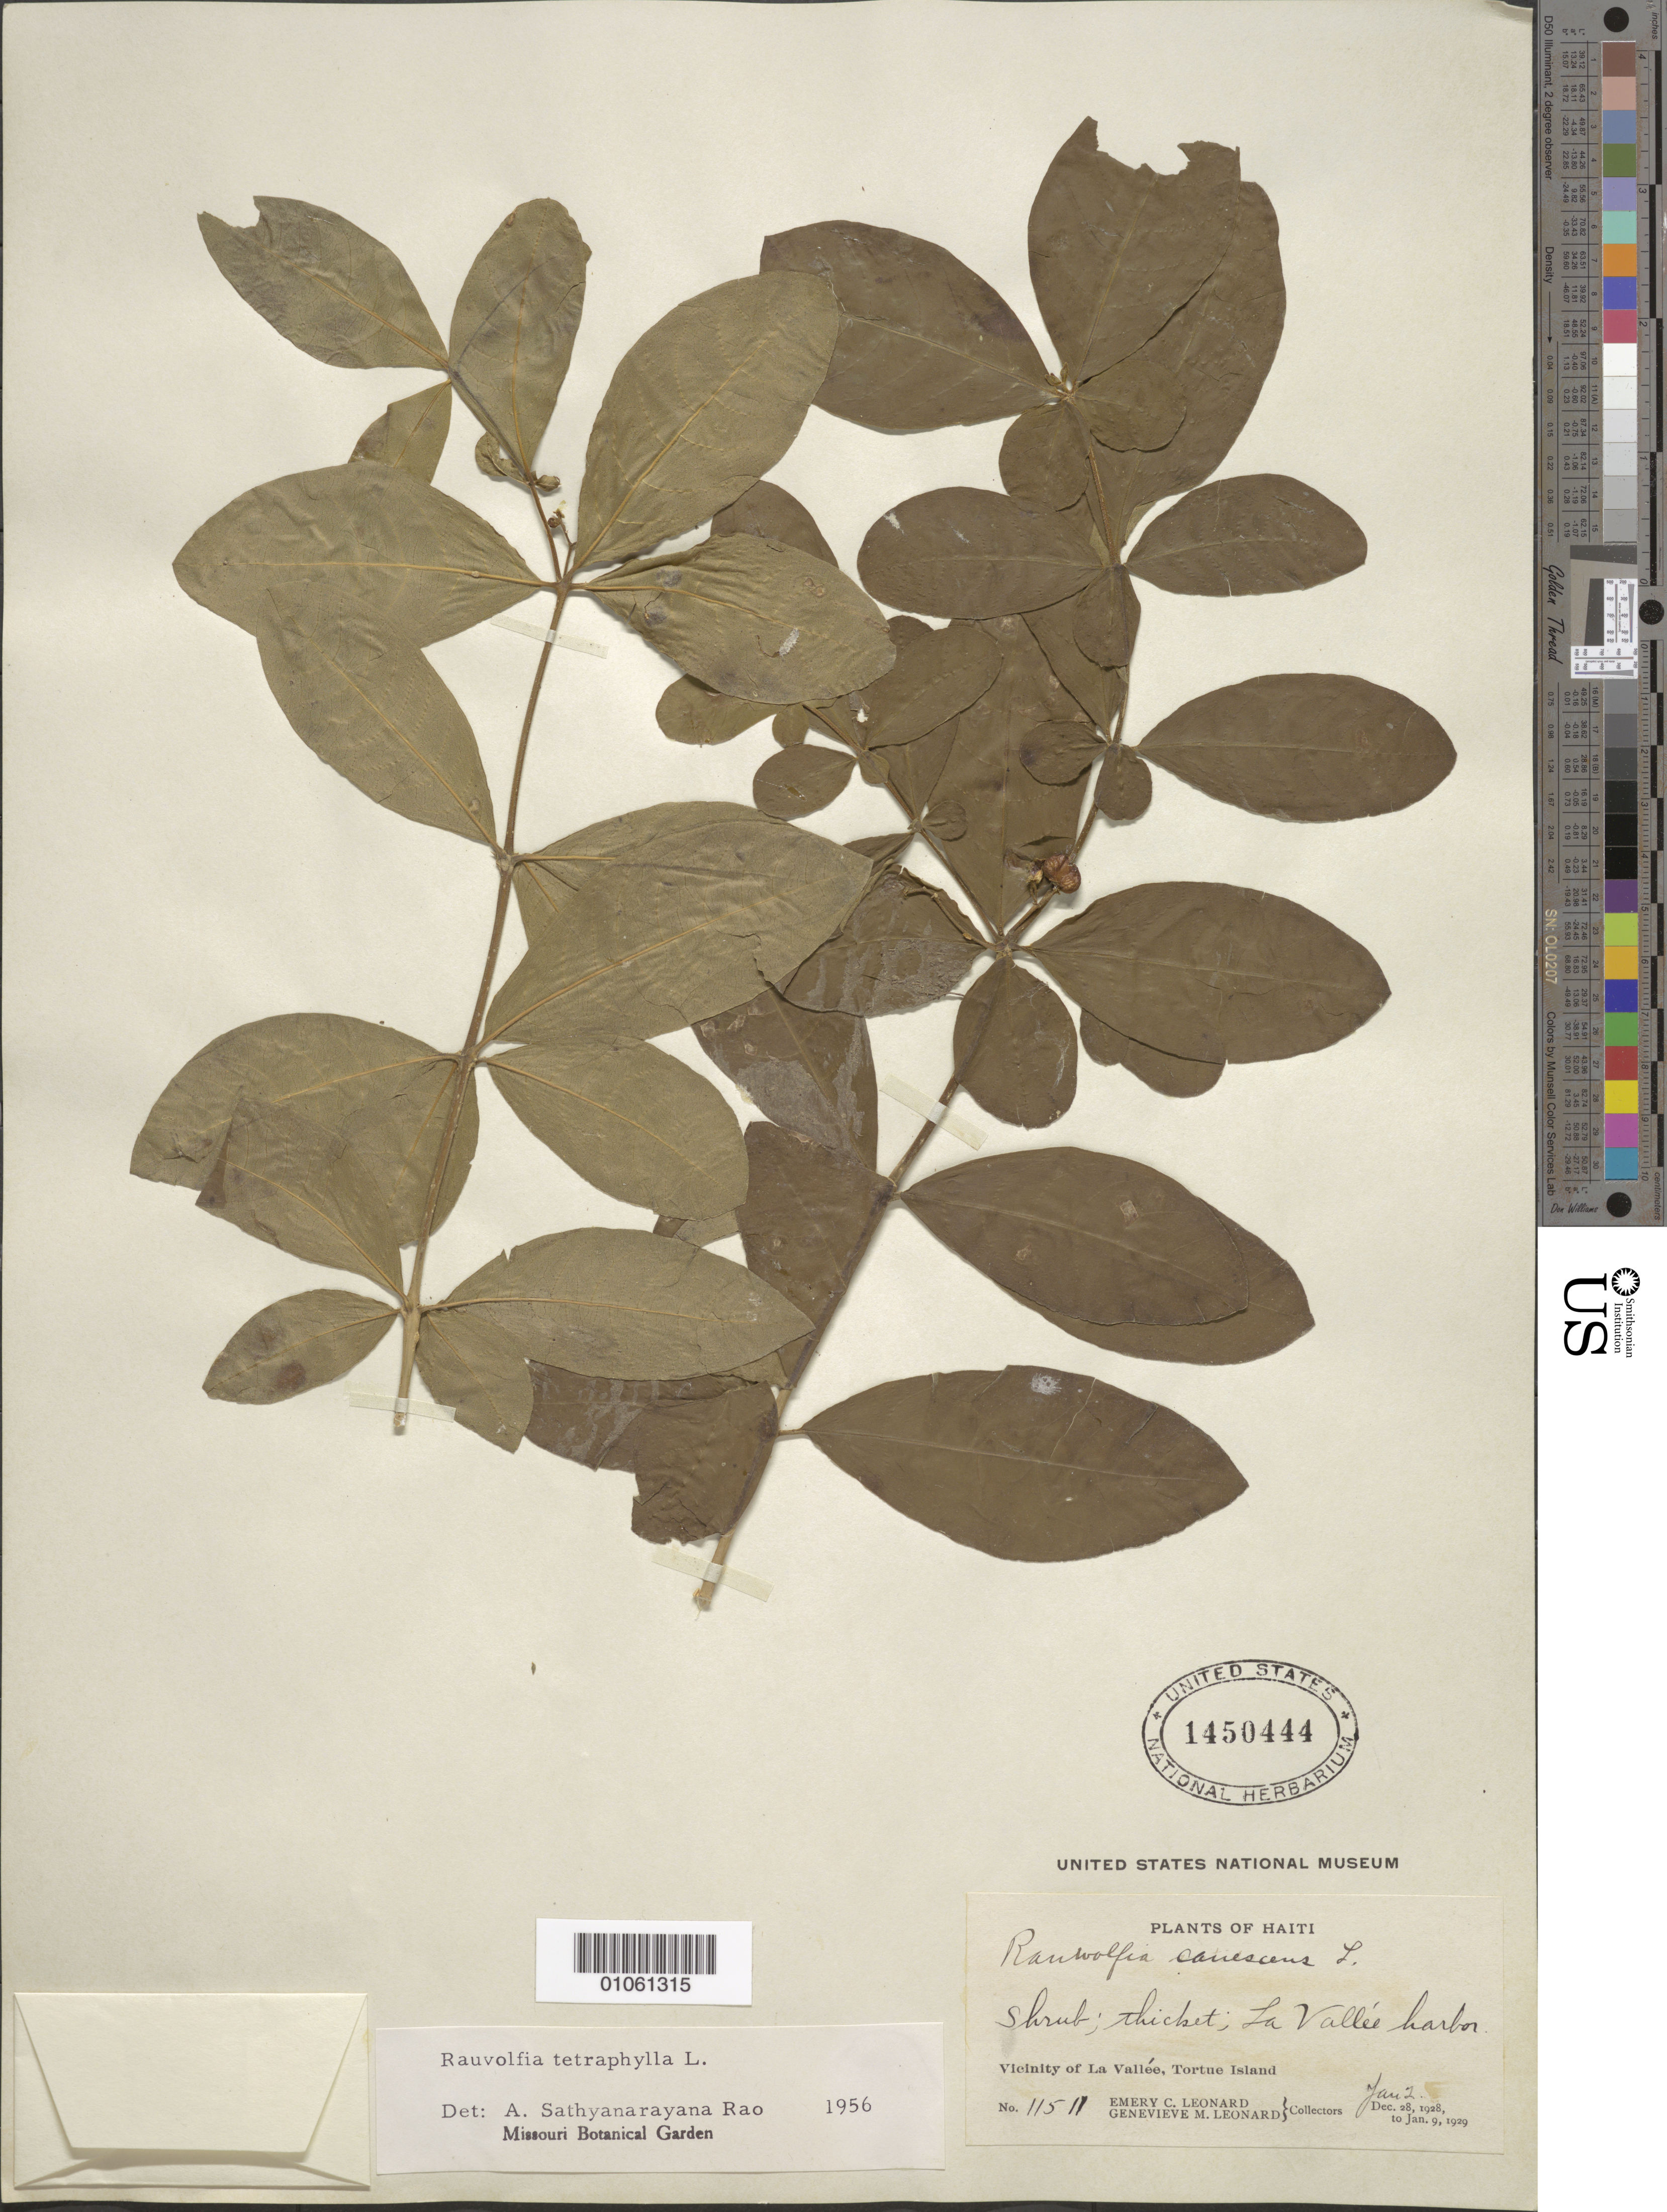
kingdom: Plantae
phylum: Tracheophyta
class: Magnoliopsida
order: Gentianales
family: Apocynaceae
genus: Rauvolfia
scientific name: Rauvolfia tetraphylla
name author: L.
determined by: Rao, A. S.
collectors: E. C. Leonard & G. M. Leonard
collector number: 11511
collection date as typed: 02 Jan 1929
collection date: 1929-01-02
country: Haiti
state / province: Nord-Óuest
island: Île de la Tortue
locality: Tortue Island, vicinity of La Vallée; La Vallée Harbor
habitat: Thicket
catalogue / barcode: US 1450444